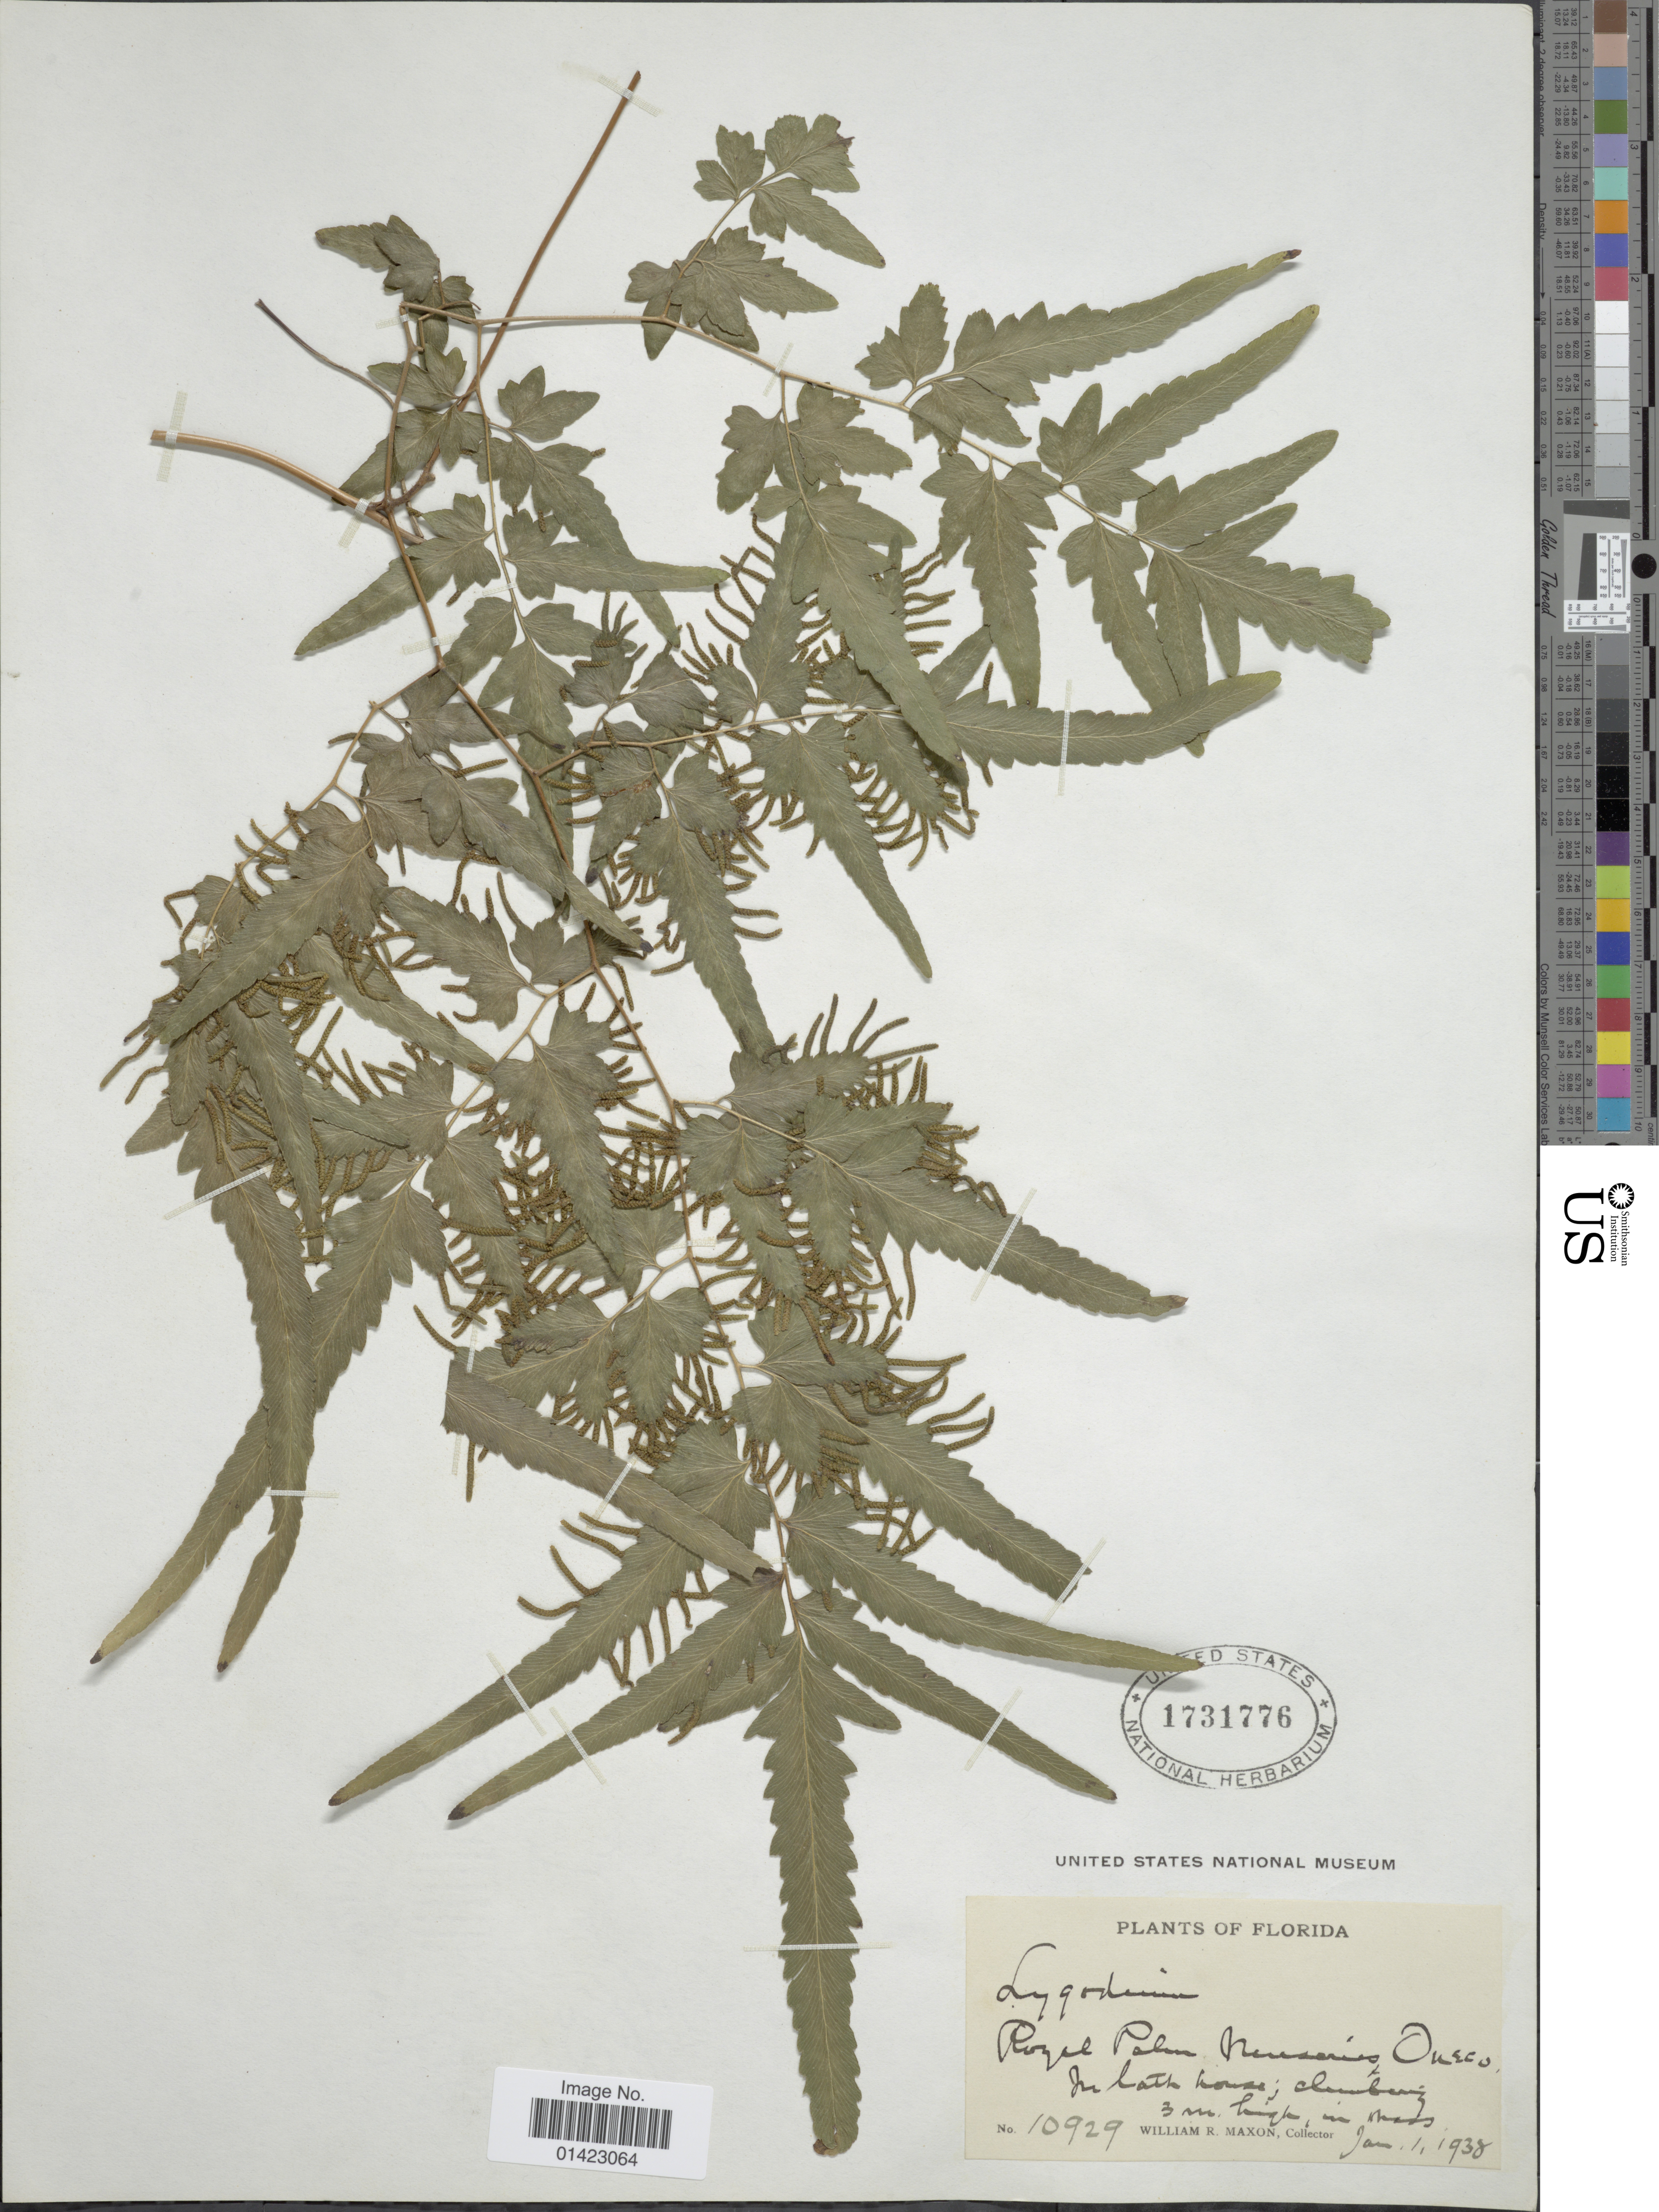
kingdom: Plantae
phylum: Tracheophyta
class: Polypodiopsida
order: Schizaeales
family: Lygodiaceae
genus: Lygodium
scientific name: Lygodium circinnatum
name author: (Burm. f.) Sw.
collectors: W. R. Maxon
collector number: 10929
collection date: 1938-01-01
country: United States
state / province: Florida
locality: Royal Palm nurseries Oneco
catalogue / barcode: US 1731776